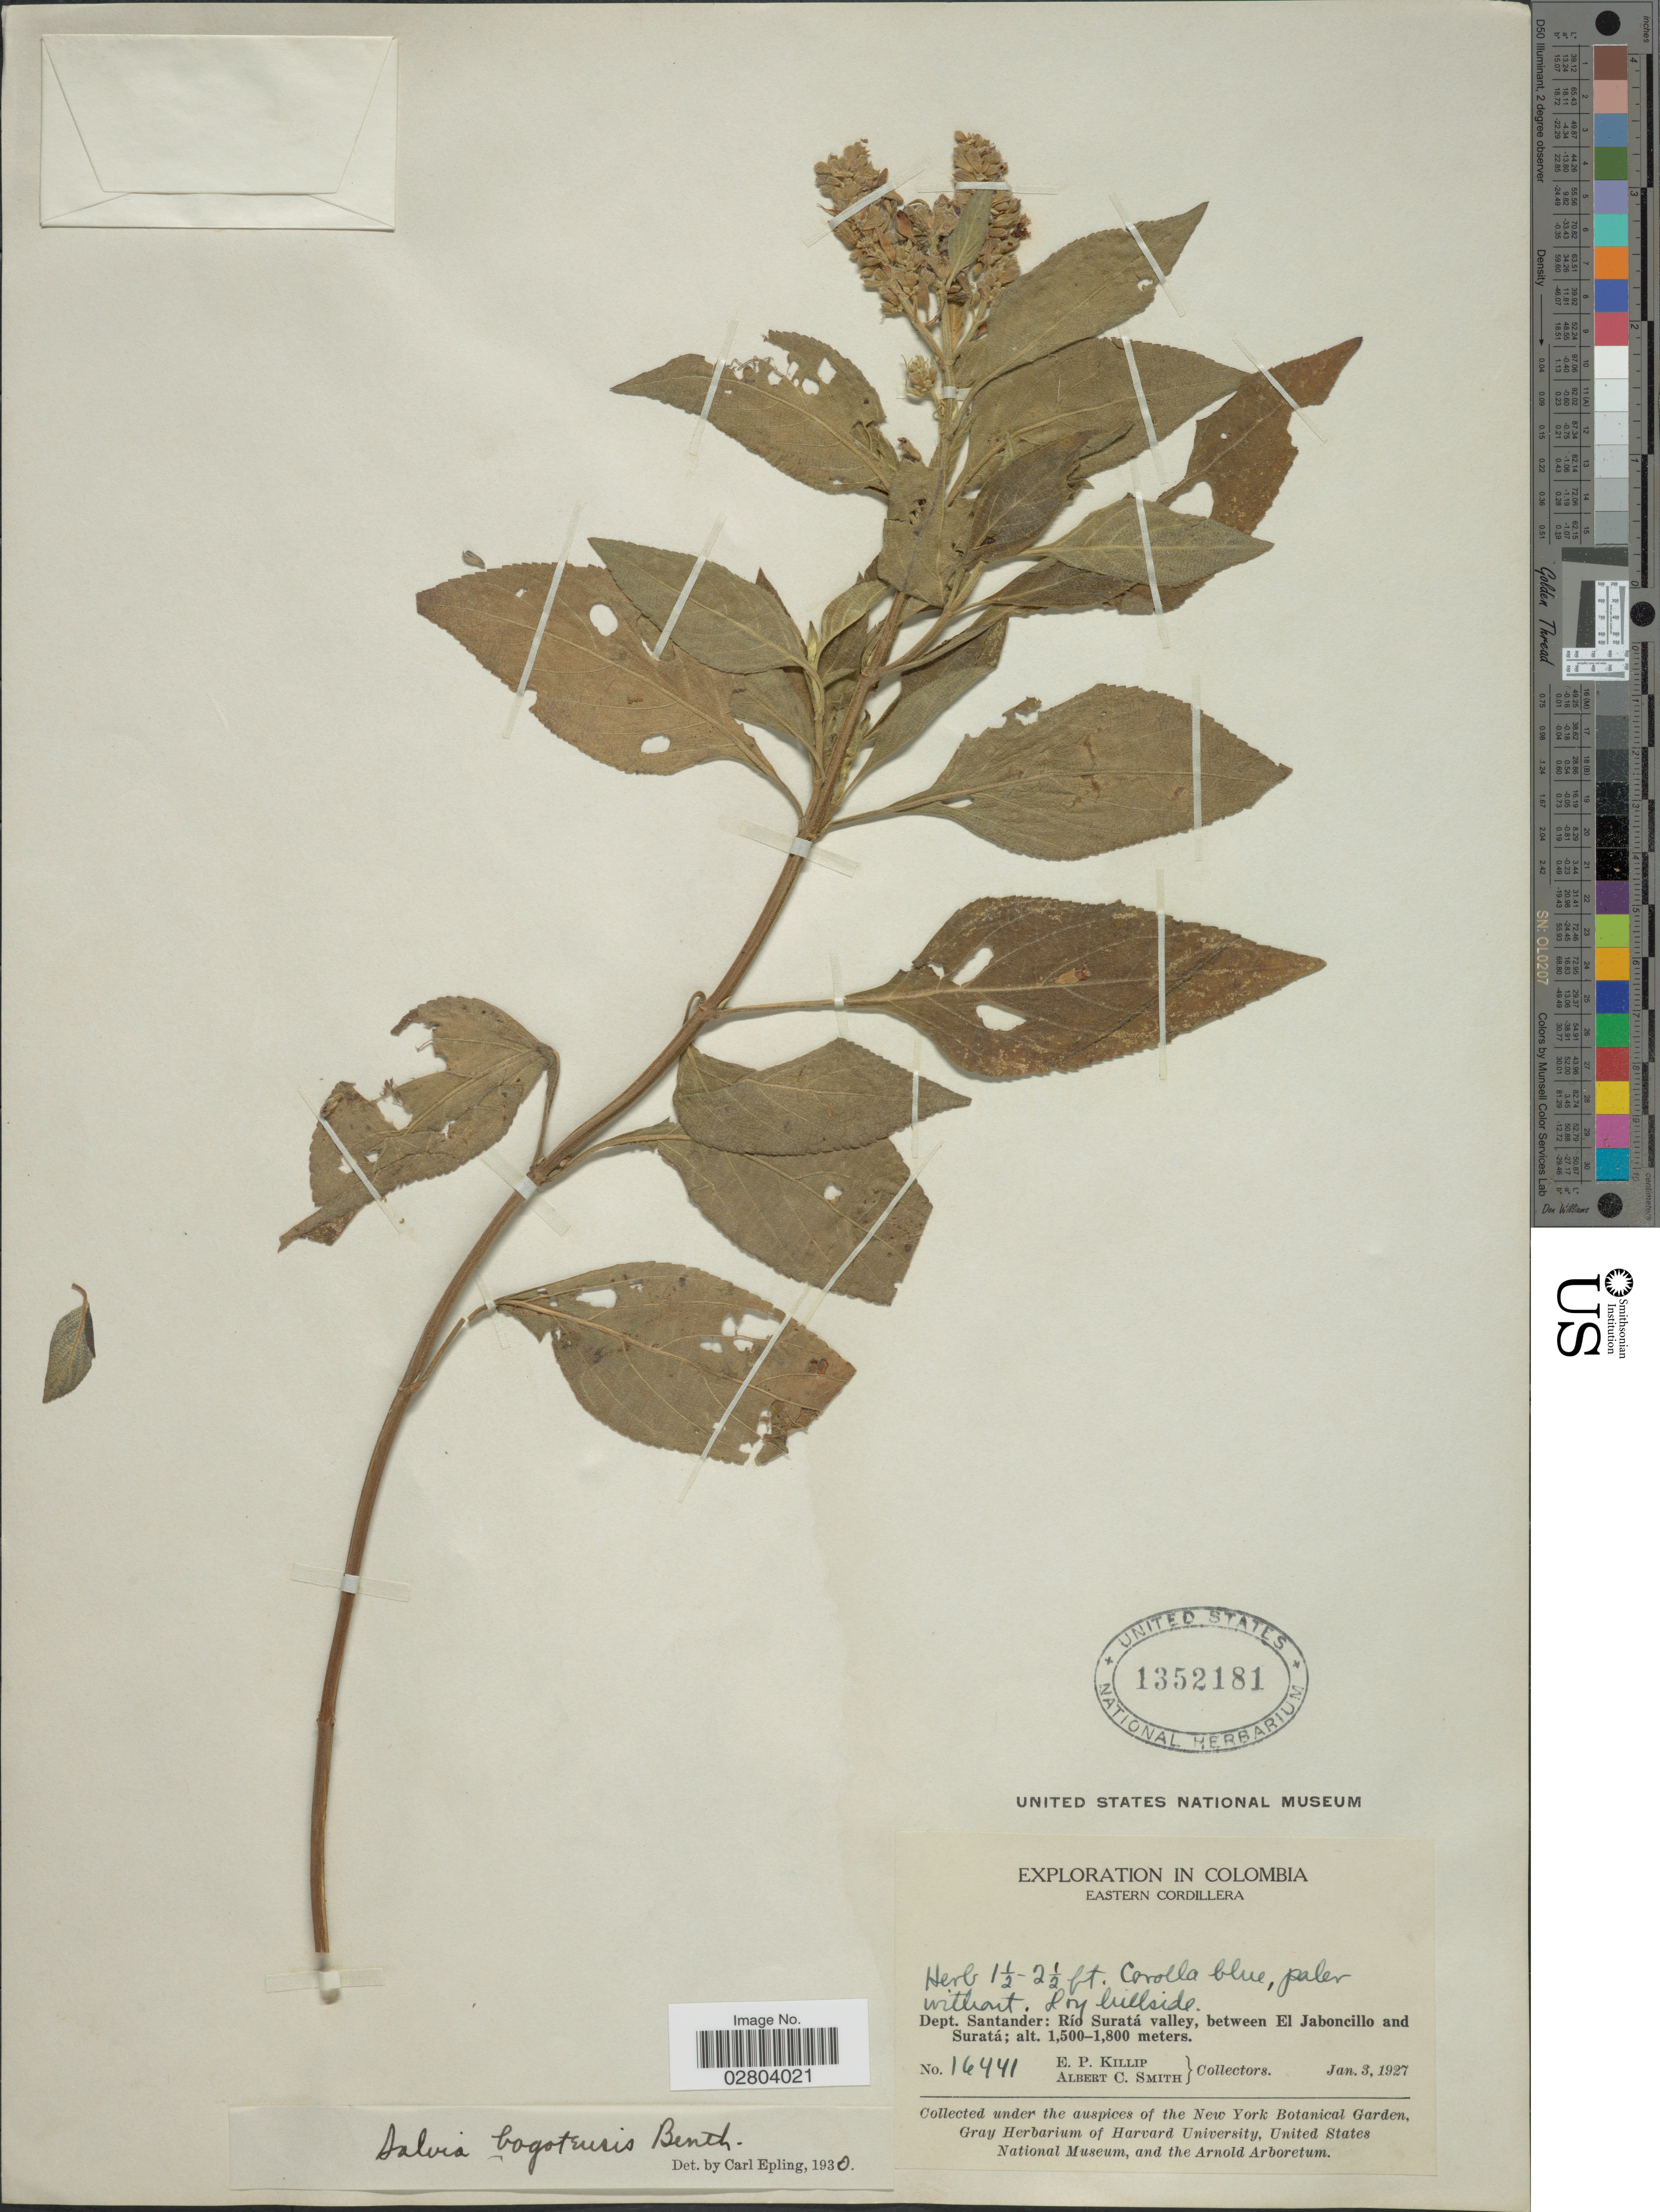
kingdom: Plantae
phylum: Tracheophyta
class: Magnoliopsida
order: Lamiales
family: Lamiaceae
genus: Salvia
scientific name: Salvia bogotensis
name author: Benth.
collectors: E. P. Killip & A. C. Smith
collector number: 16441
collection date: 1927-01-03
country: Colombia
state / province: Santander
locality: Eastern Cordillera. Dept. Santander: Río Suratá valley, between El Jaboncillo and Suratá.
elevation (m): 1500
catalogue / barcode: US 1352181